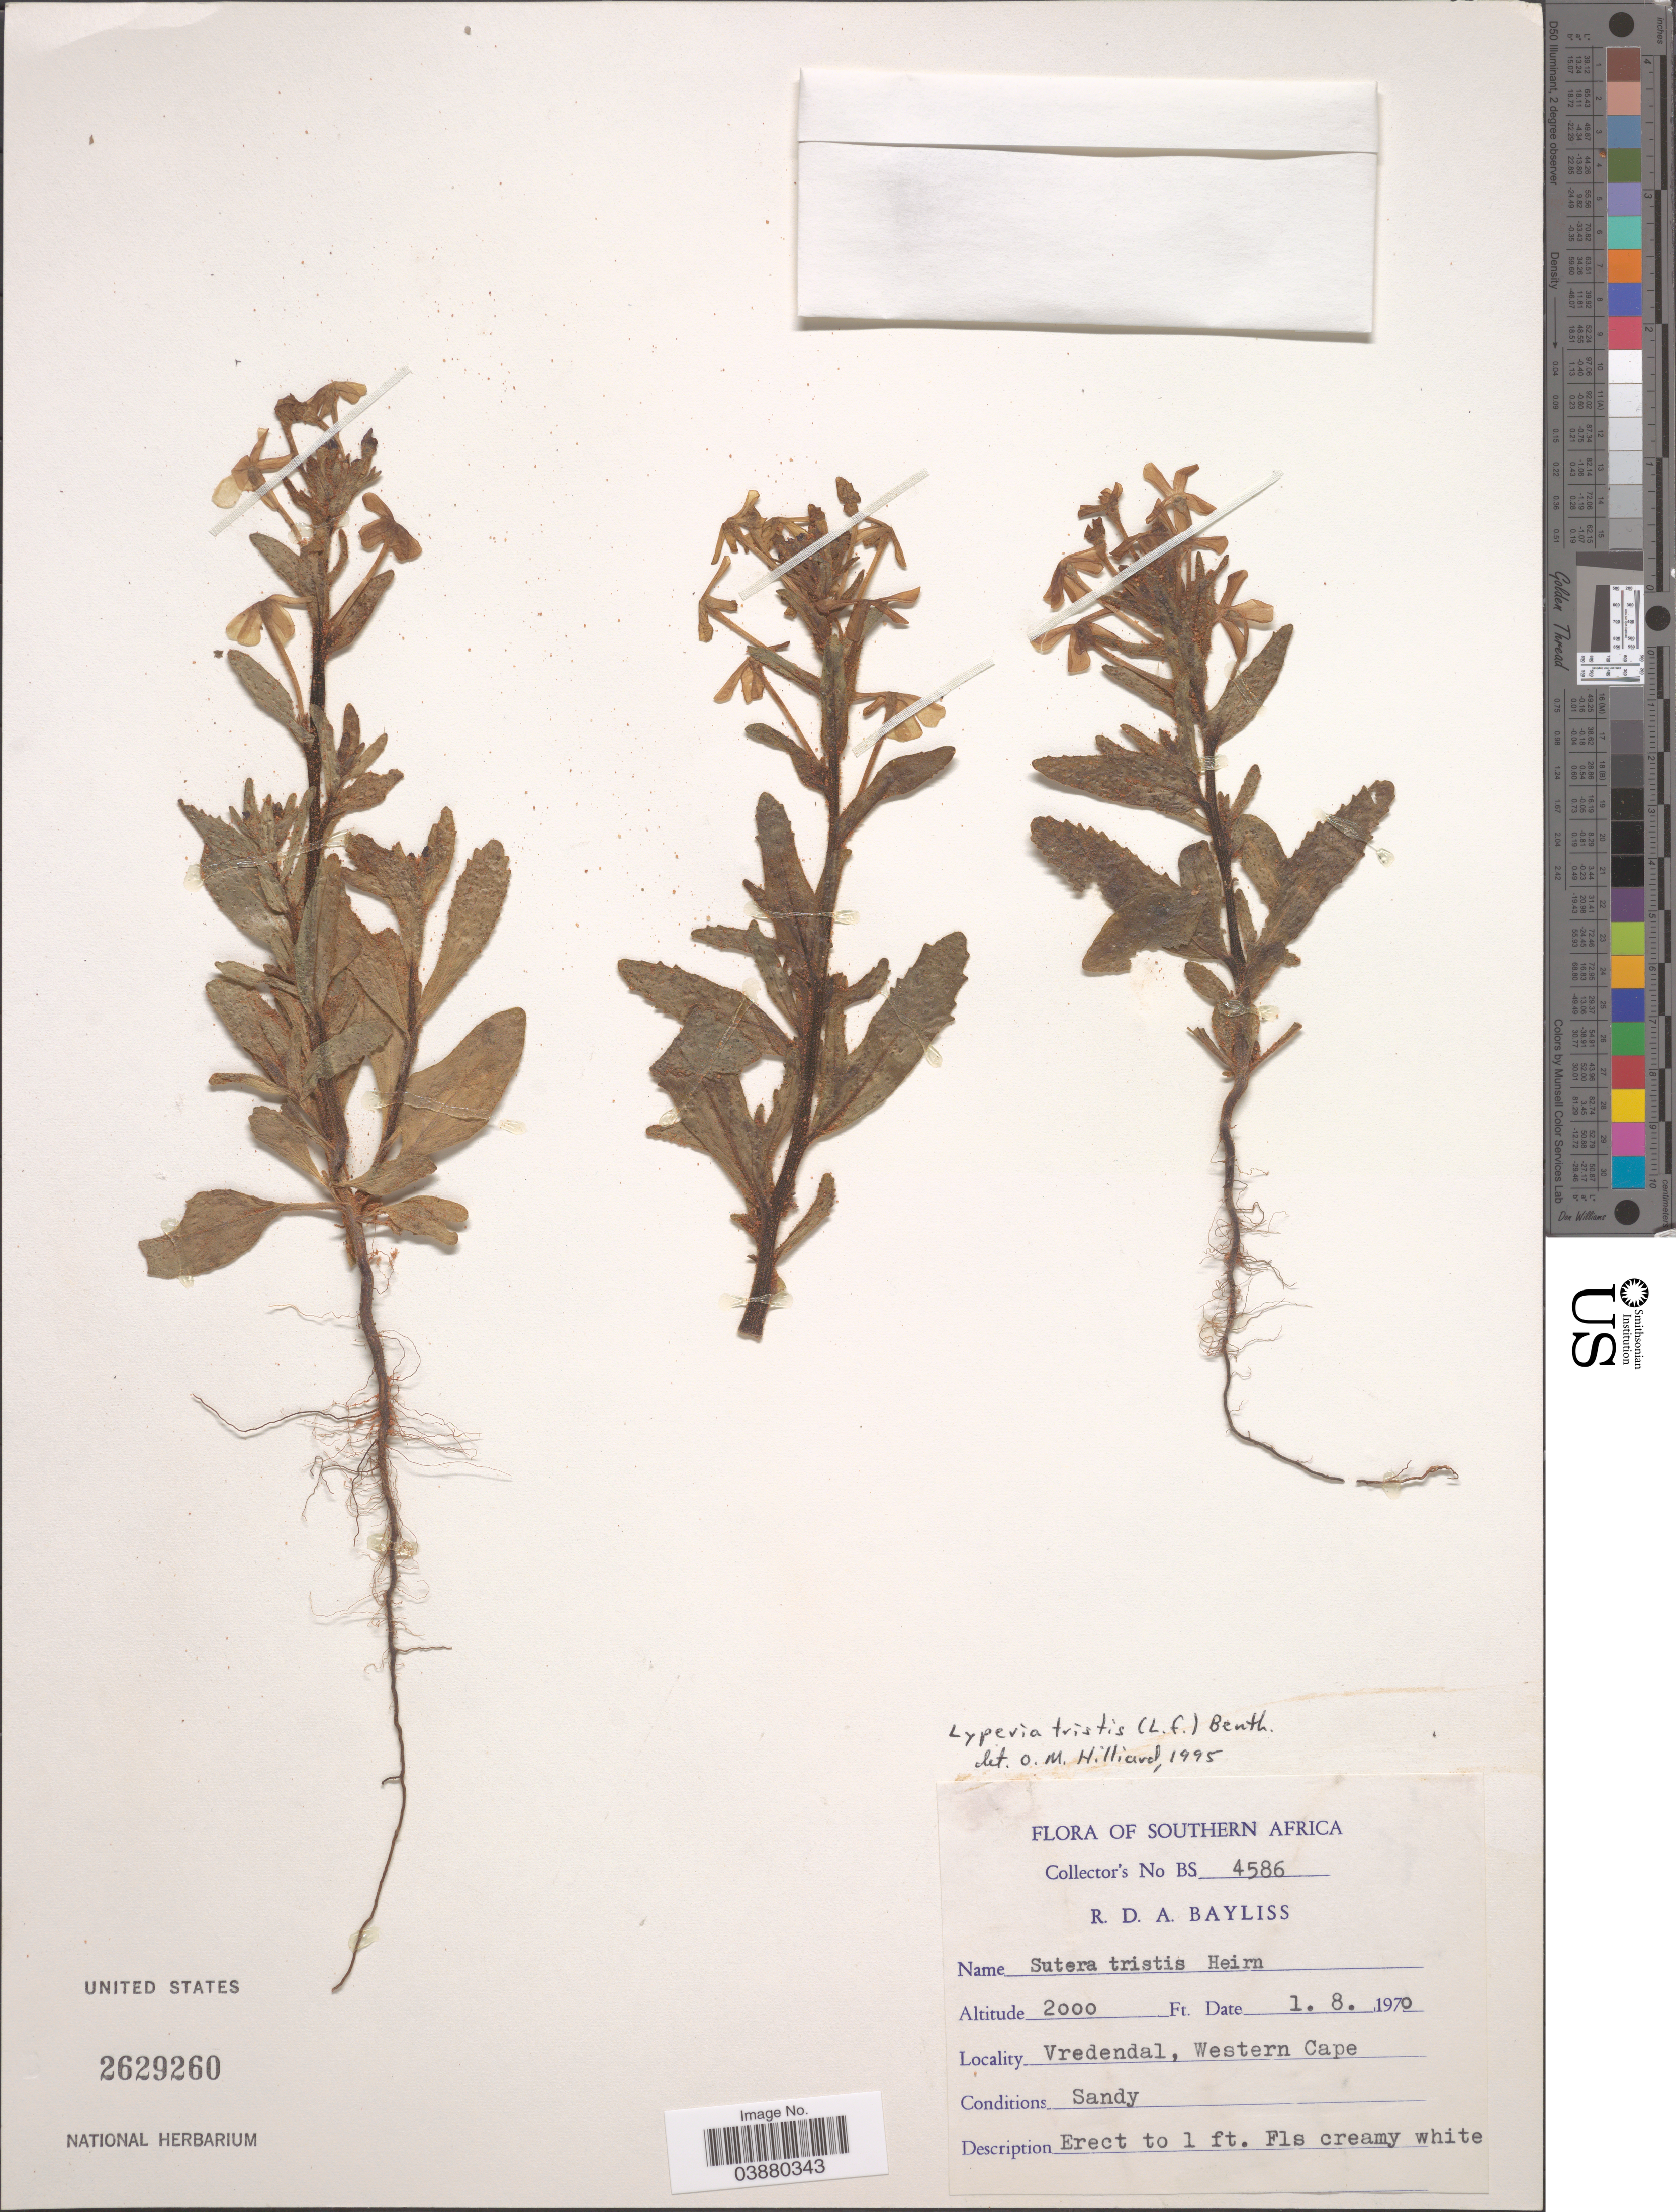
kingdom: Plantae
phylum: Tracheophyta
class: Magnoliopsida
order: Lamiales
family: Scrophulariaceae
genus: Lyperia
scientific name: Lyperia tristis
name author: Benth.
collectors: R. Bayliss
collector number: BS 4586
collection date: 1970-08-01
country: South Africa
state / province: Western Cape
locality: Southern Africa. Vredendal.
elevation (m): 610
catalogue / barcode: US 2629260